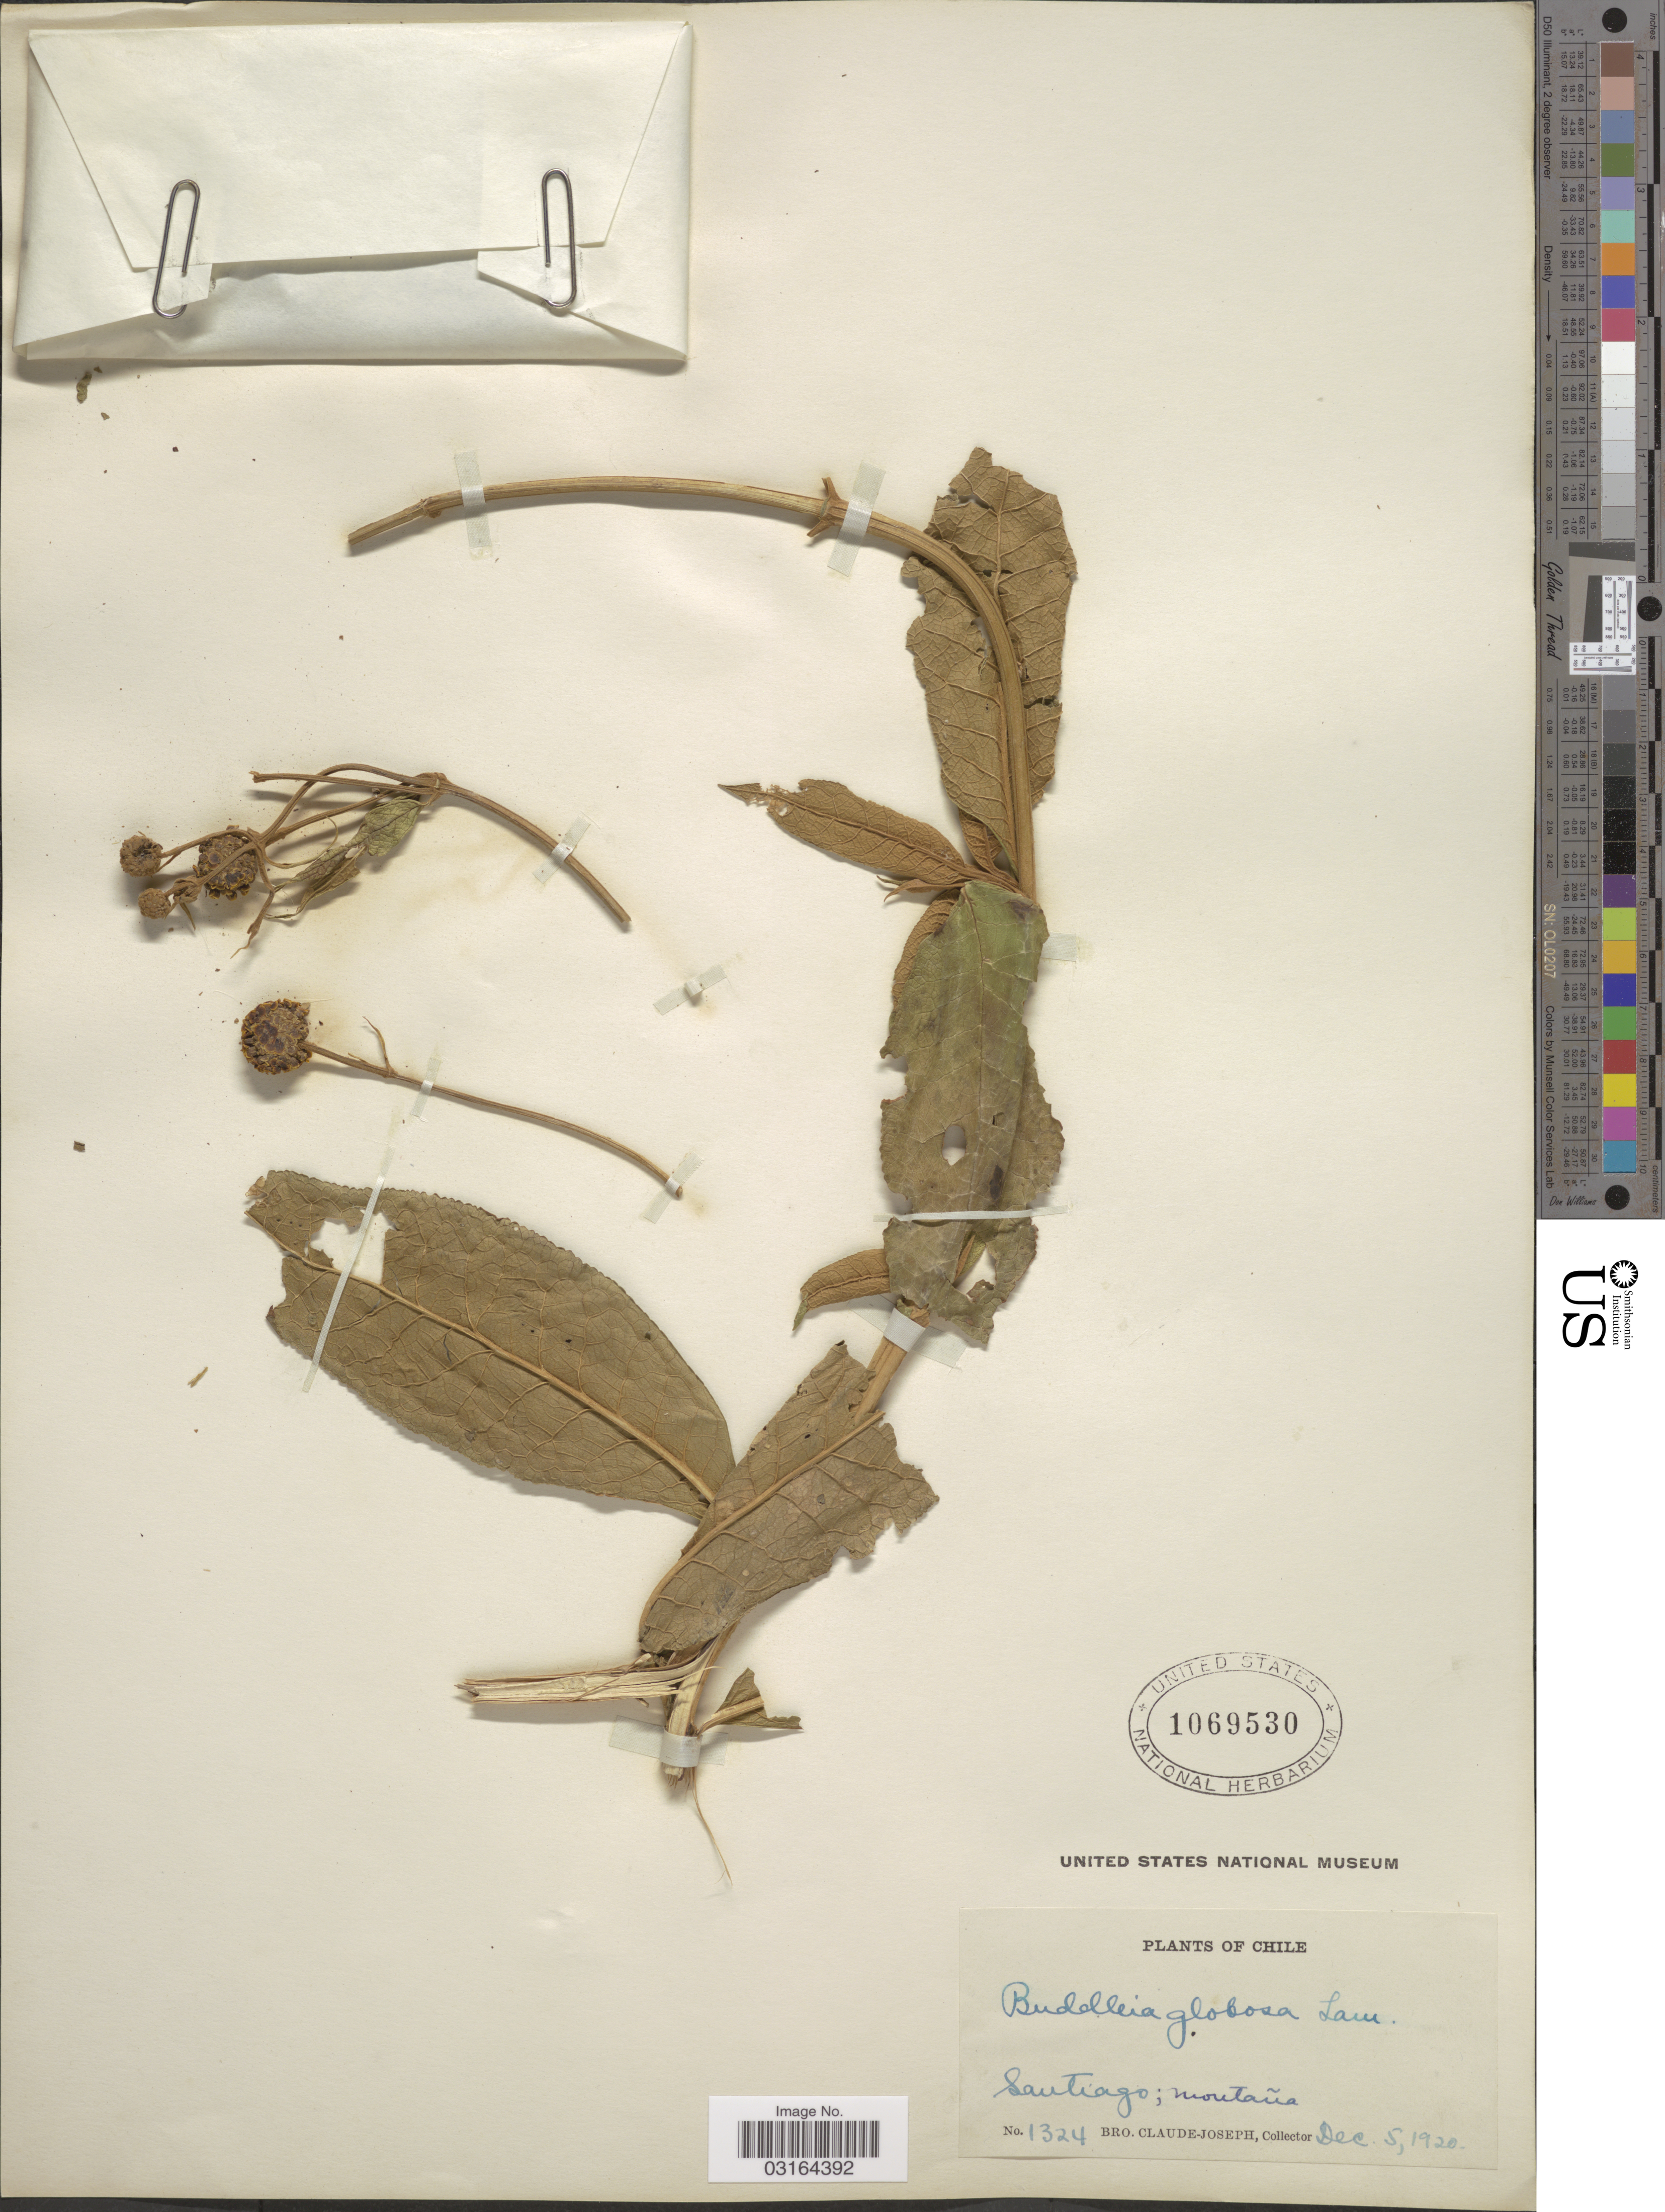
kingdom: Plantae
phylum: Tracheophyta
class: Magnoliopsida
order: Lamiales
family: Scrophulariaceae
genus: Buddleja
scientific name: Buddleja globosa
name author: Hope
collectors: Bro. Claude-Joseph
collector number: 1324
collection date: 1920-12-05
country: Chile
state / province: Región Metropolitana (RM)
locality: Santiago.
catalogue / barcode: US 1069530